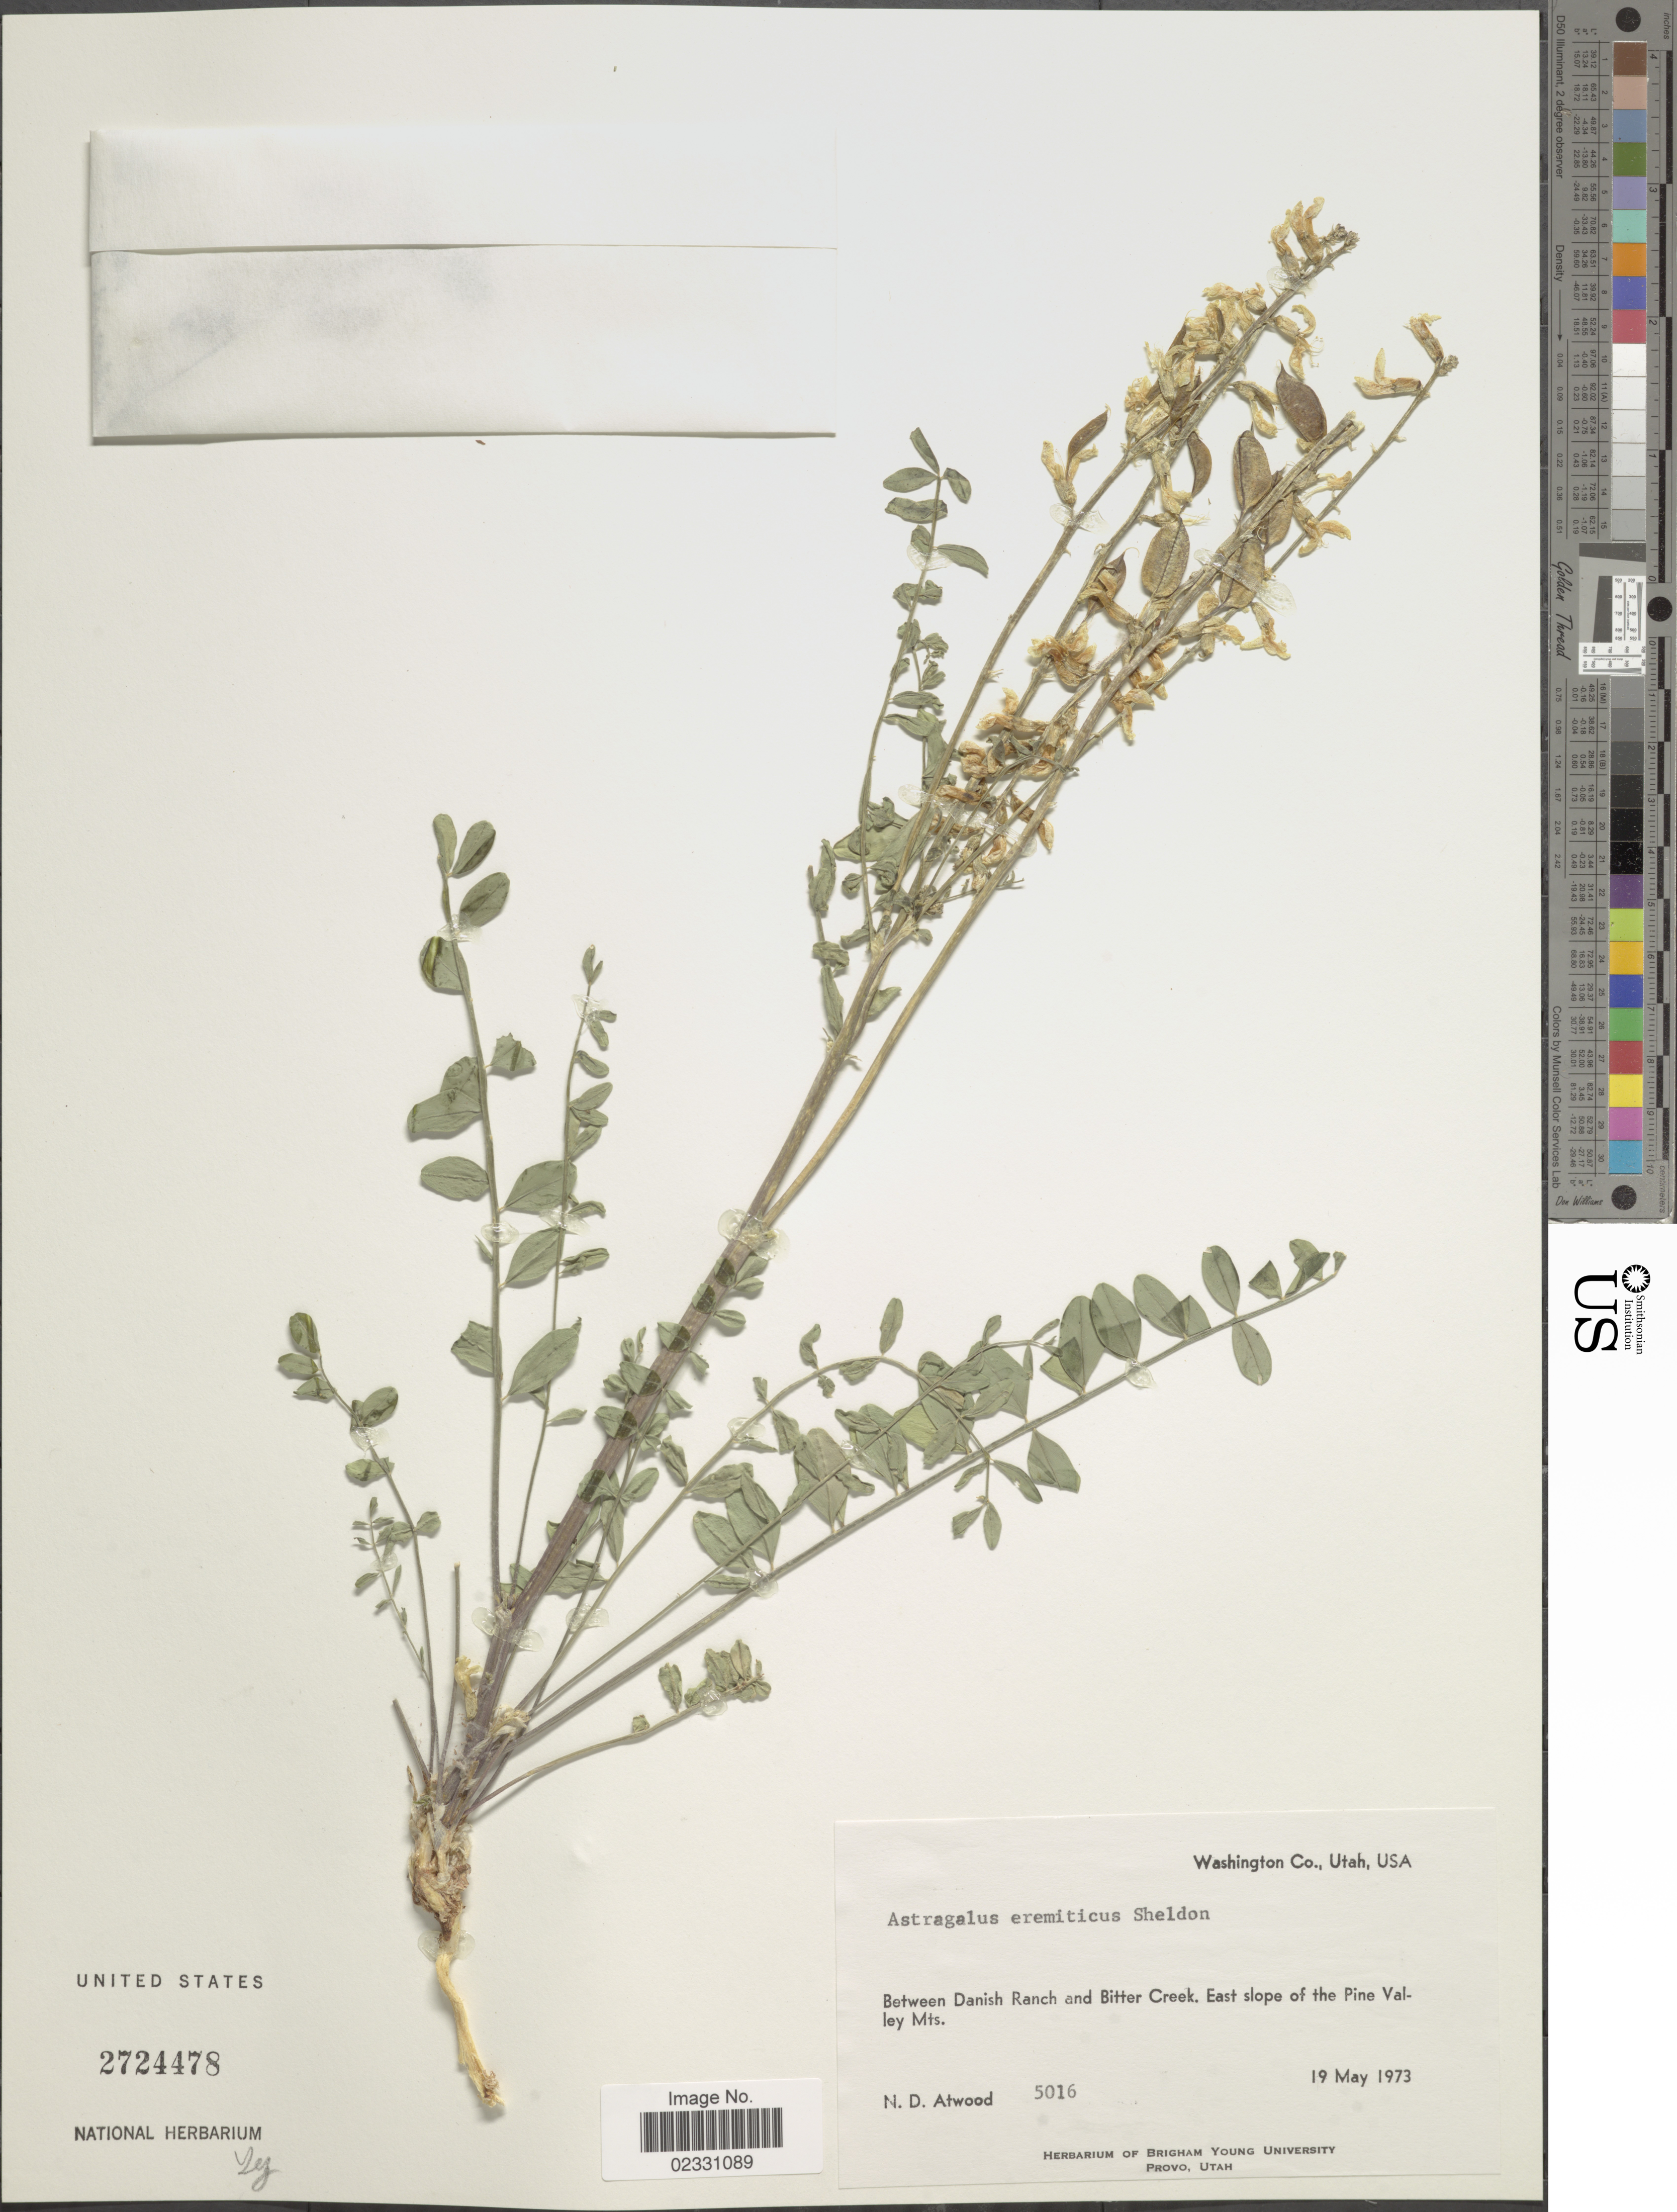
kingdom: Plantae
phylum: Tracheophyta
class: Magnoliopsida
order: Fabales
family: Fabaceae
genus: Astragalus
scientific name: Astragalus eremiticus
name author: E. Sheld.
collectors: N. Atwood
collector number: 5016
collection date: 1973-05-19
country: United States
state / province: Utah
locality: Washington Co. Between Danish Ranch and Bitter Creek. East slope of the Pine Valley Mts.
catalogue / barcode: US 2724478